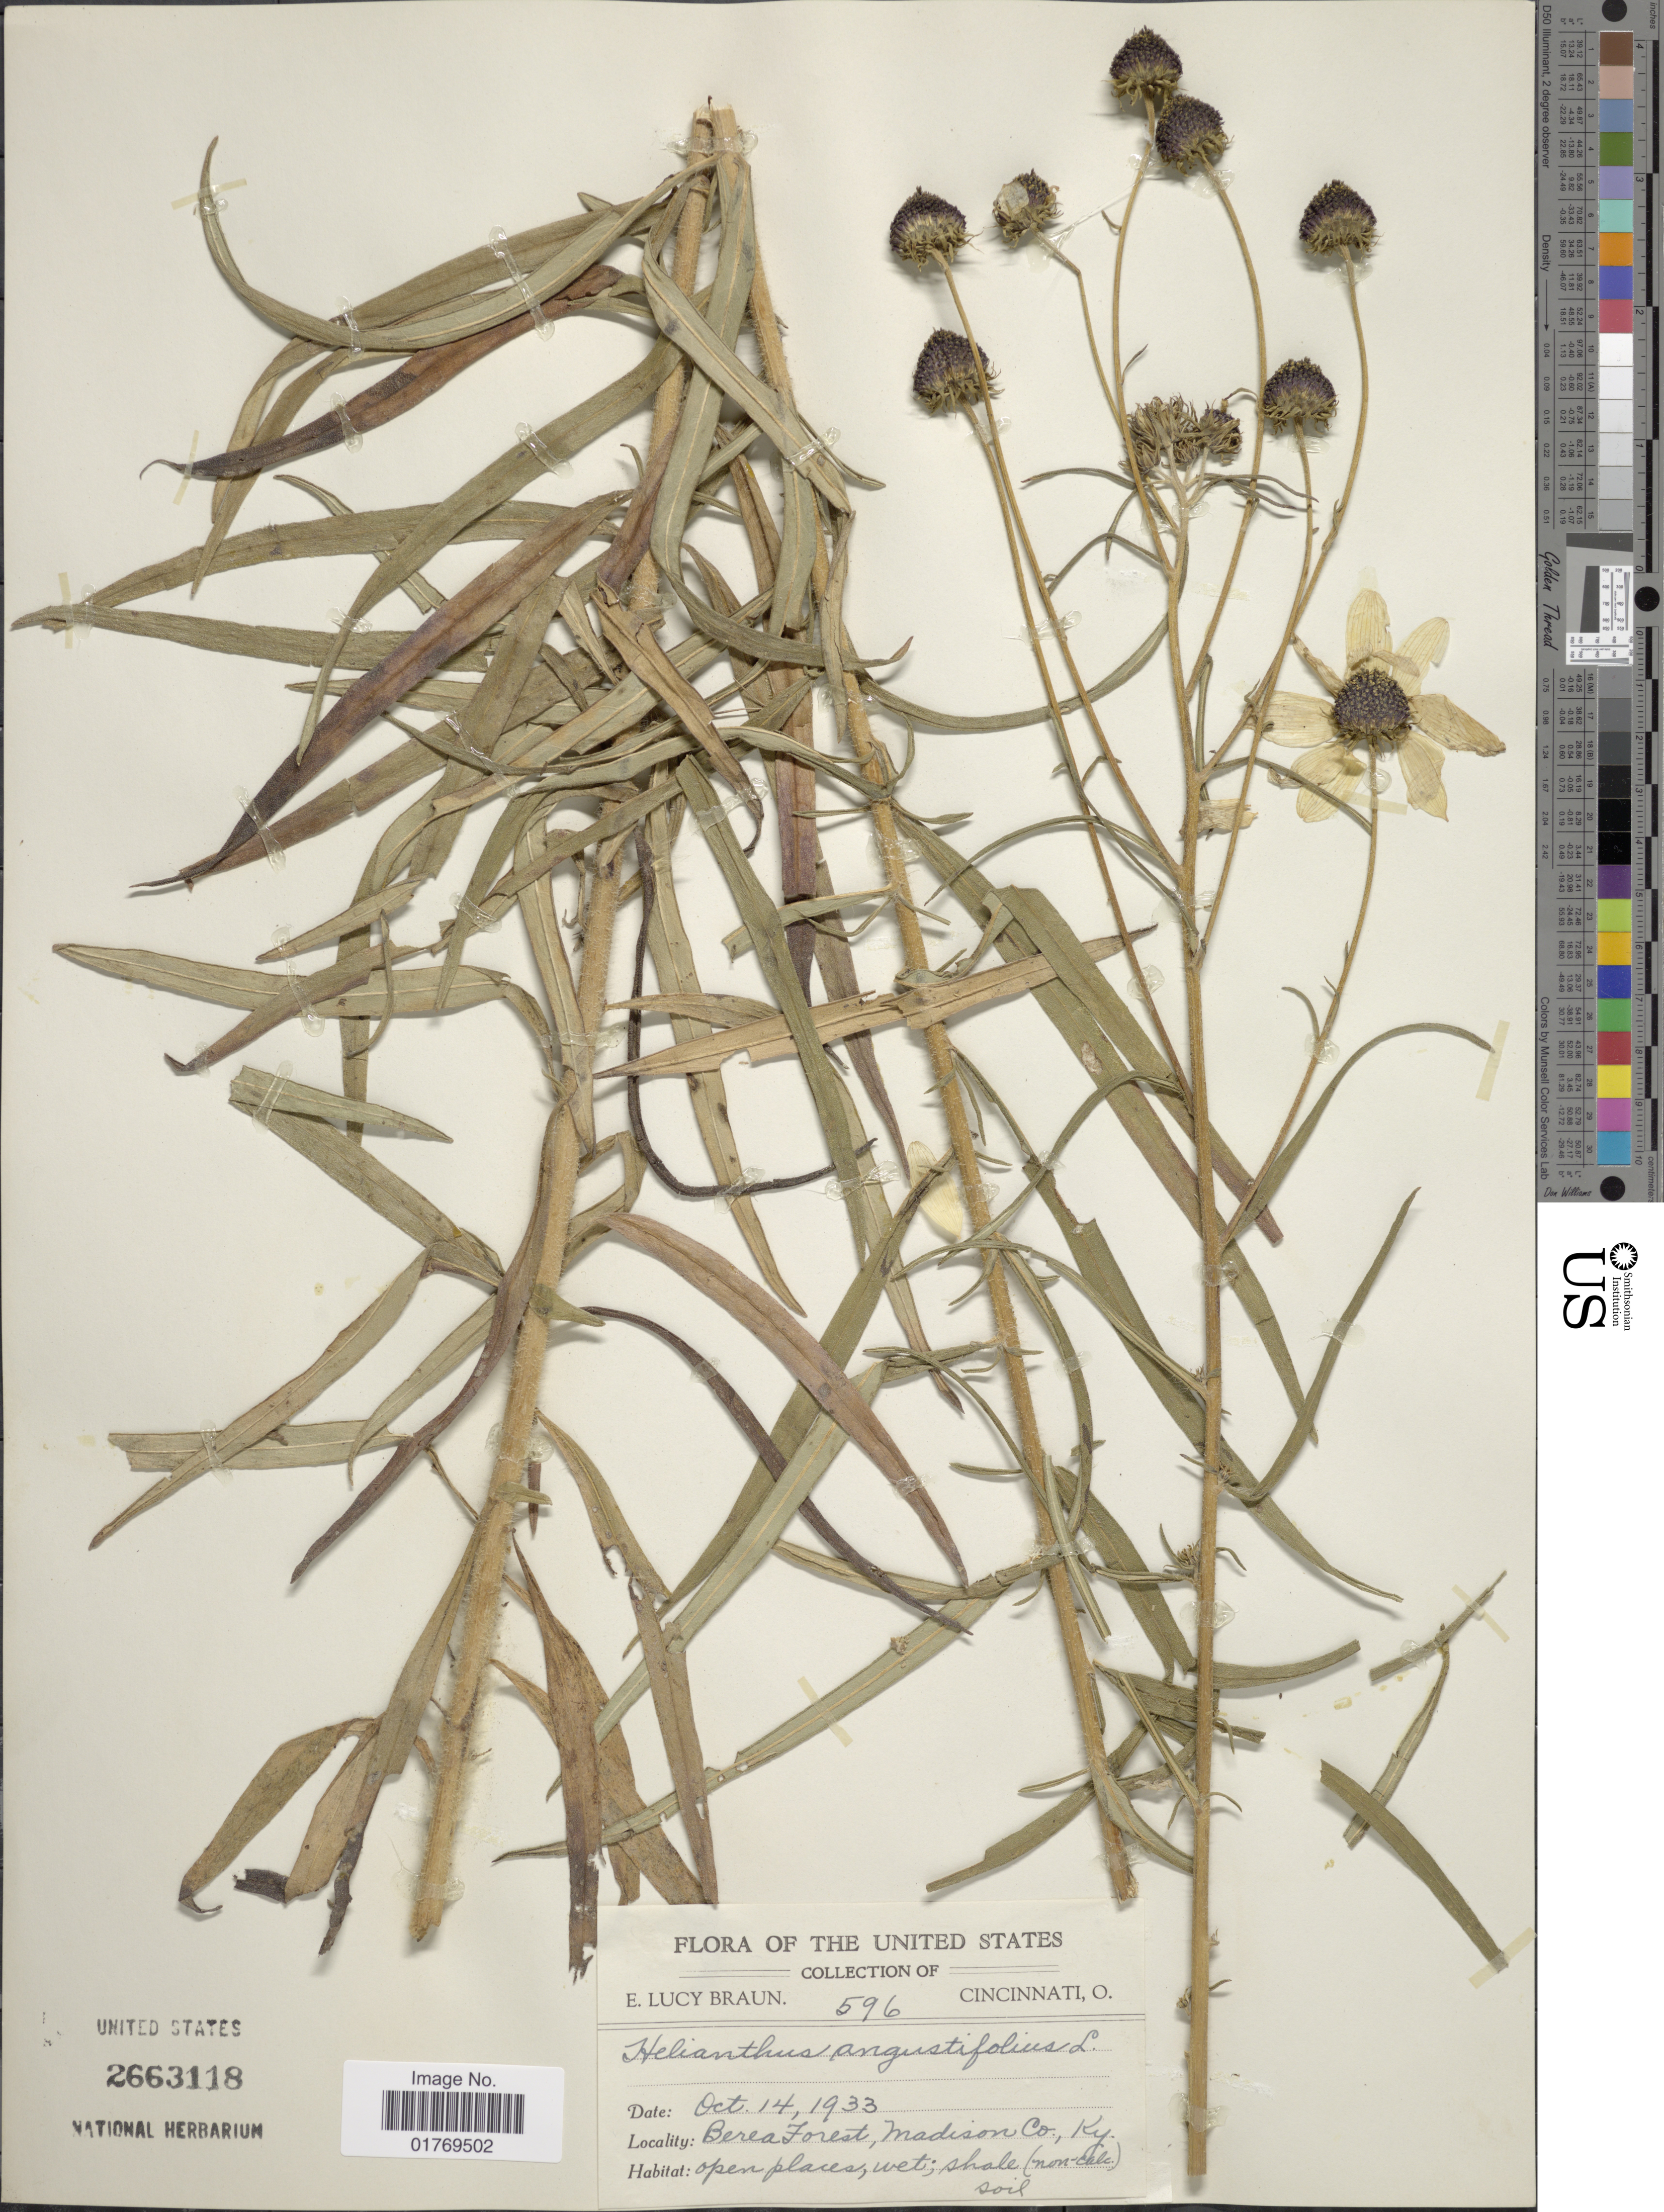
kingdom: Plantae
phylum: Tracheophyta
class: Magnoliopsida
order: Asterales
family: Asteraceae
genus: Helianthus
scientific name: Helianthus angustifolius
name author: L.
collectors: E. L. Braun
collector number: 596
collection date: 1933-10-14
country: United States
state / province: Kentucky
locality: Berea Forest, Madison Co., Ky.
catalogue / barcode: US 2663118